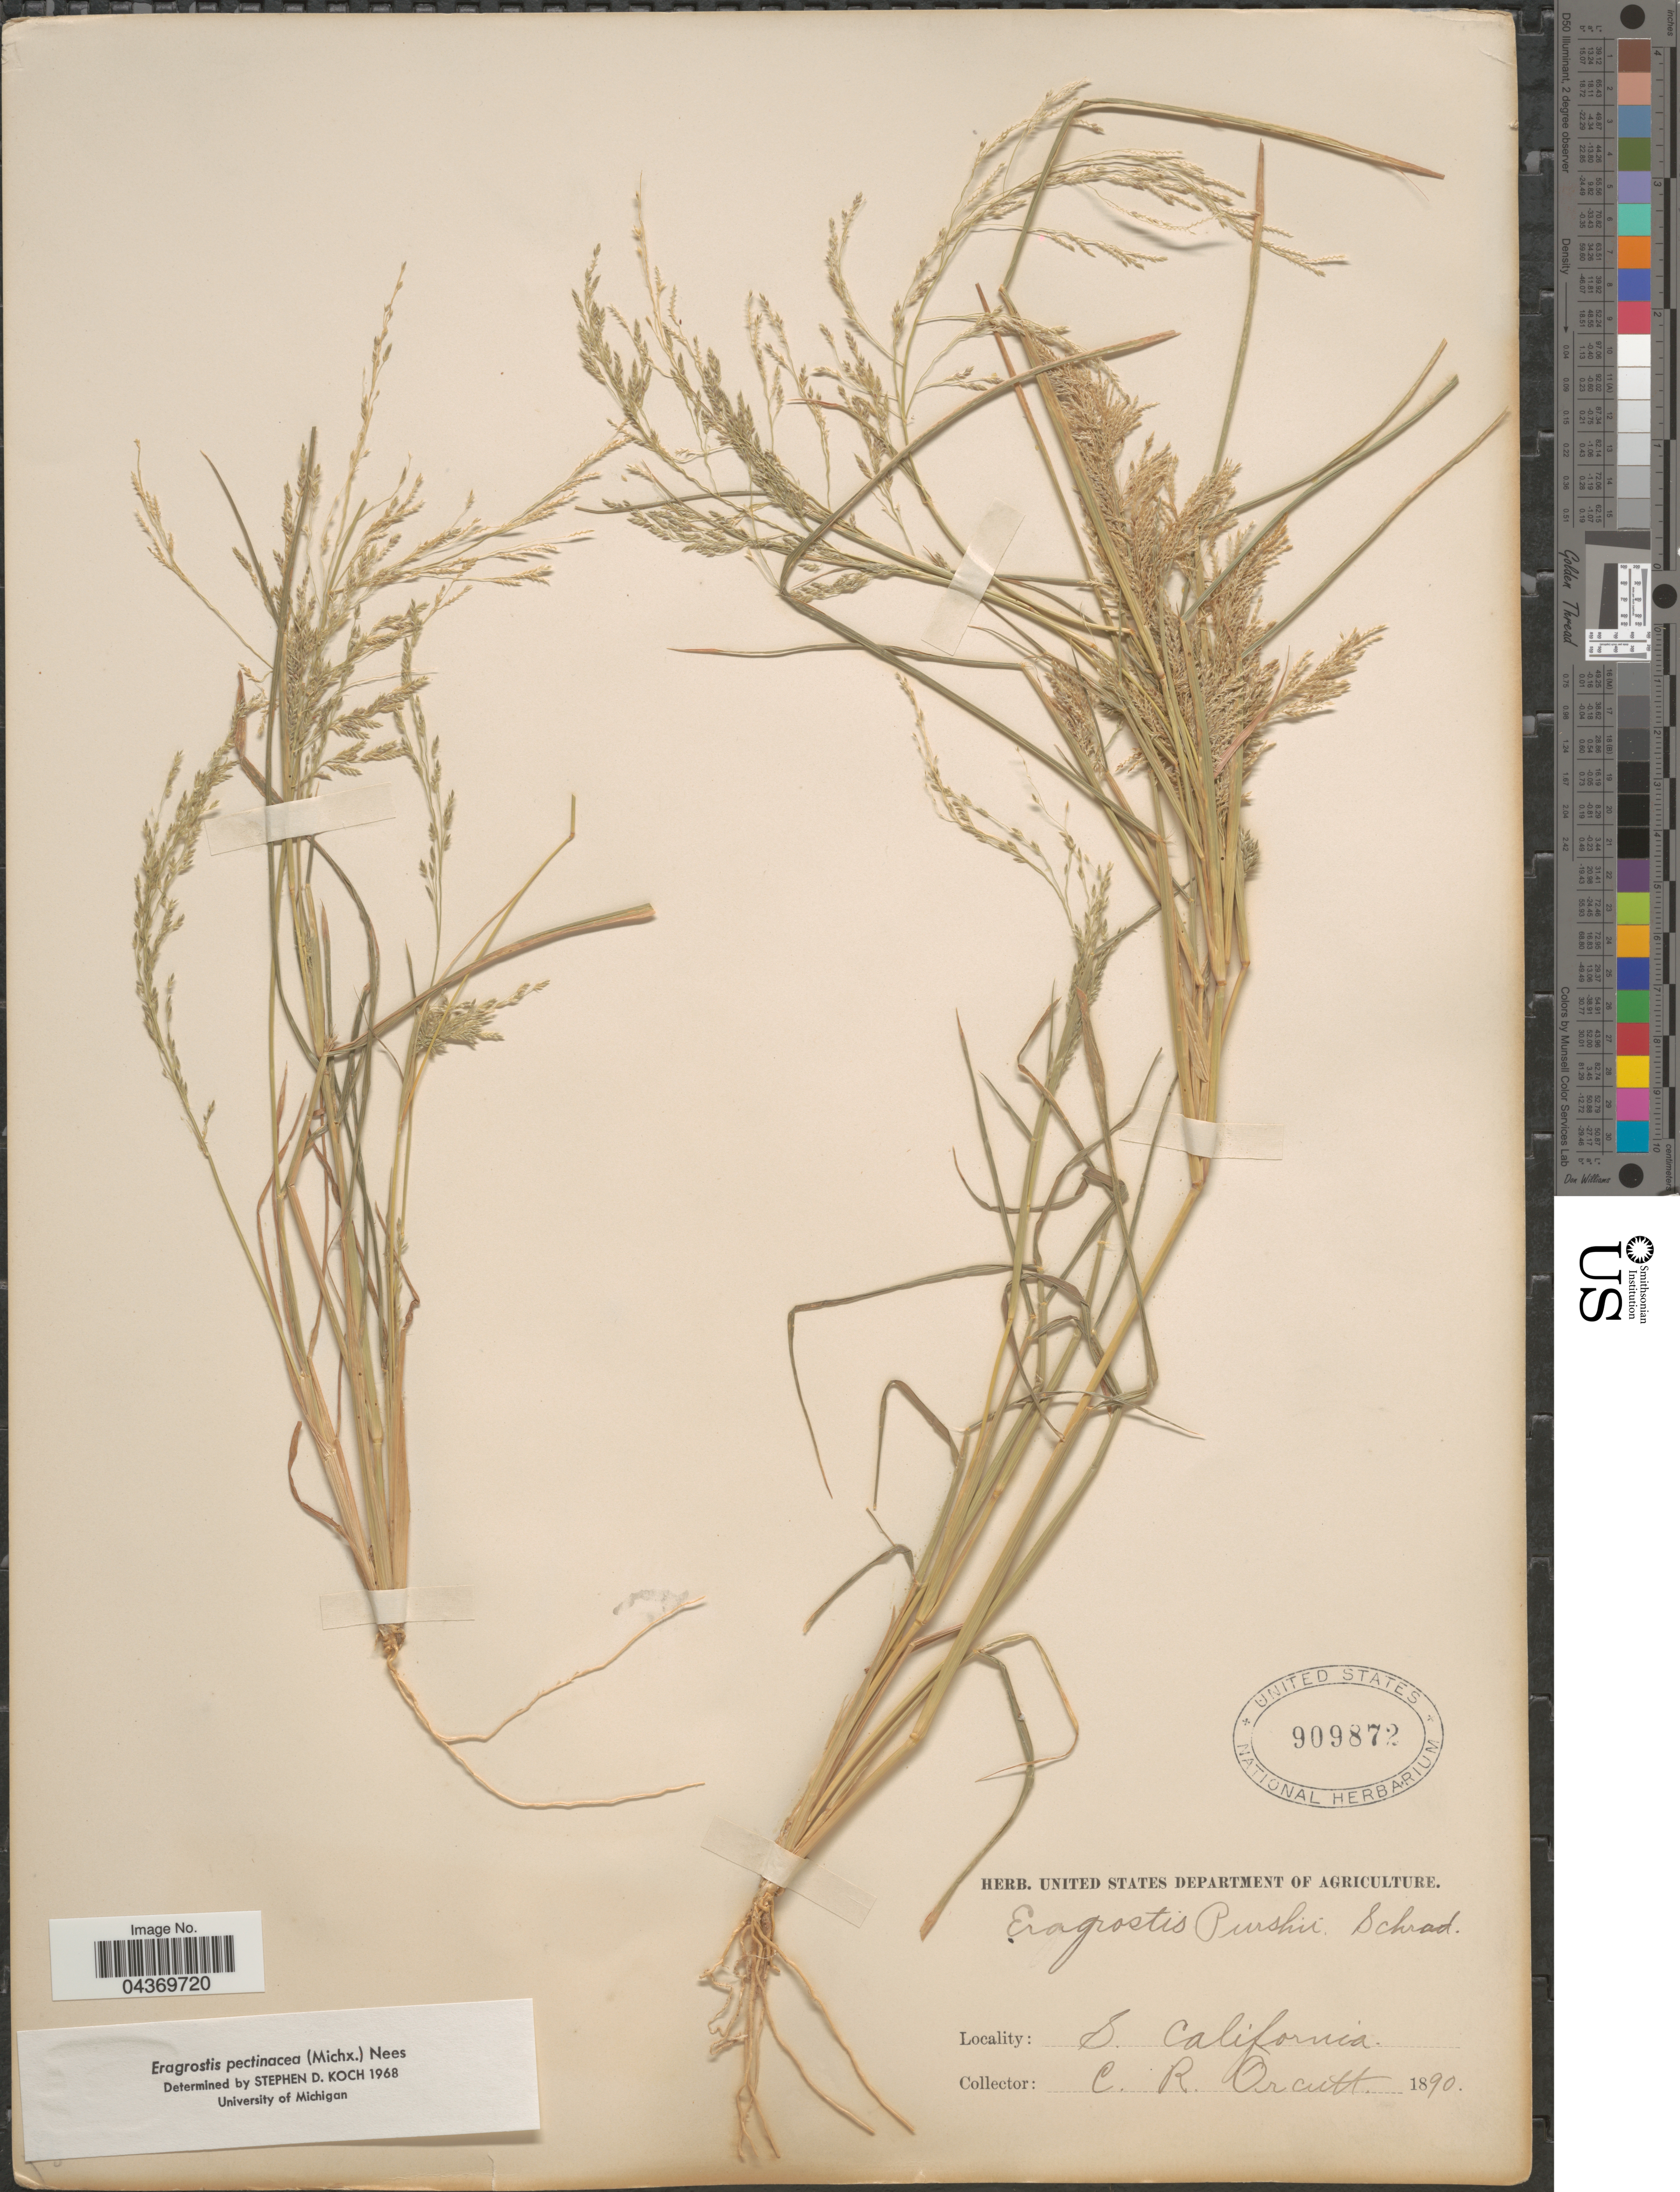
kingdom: Plantae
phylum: Tracheophyta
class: Liliopsida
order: Poales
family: Poaceae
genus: Eragrostis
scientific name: Eragrostis pectinacea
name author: (Michx.) Nees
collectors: C. R. Orcutt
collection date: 1890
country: United States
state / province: California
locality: S. California.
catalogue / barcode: US 909872